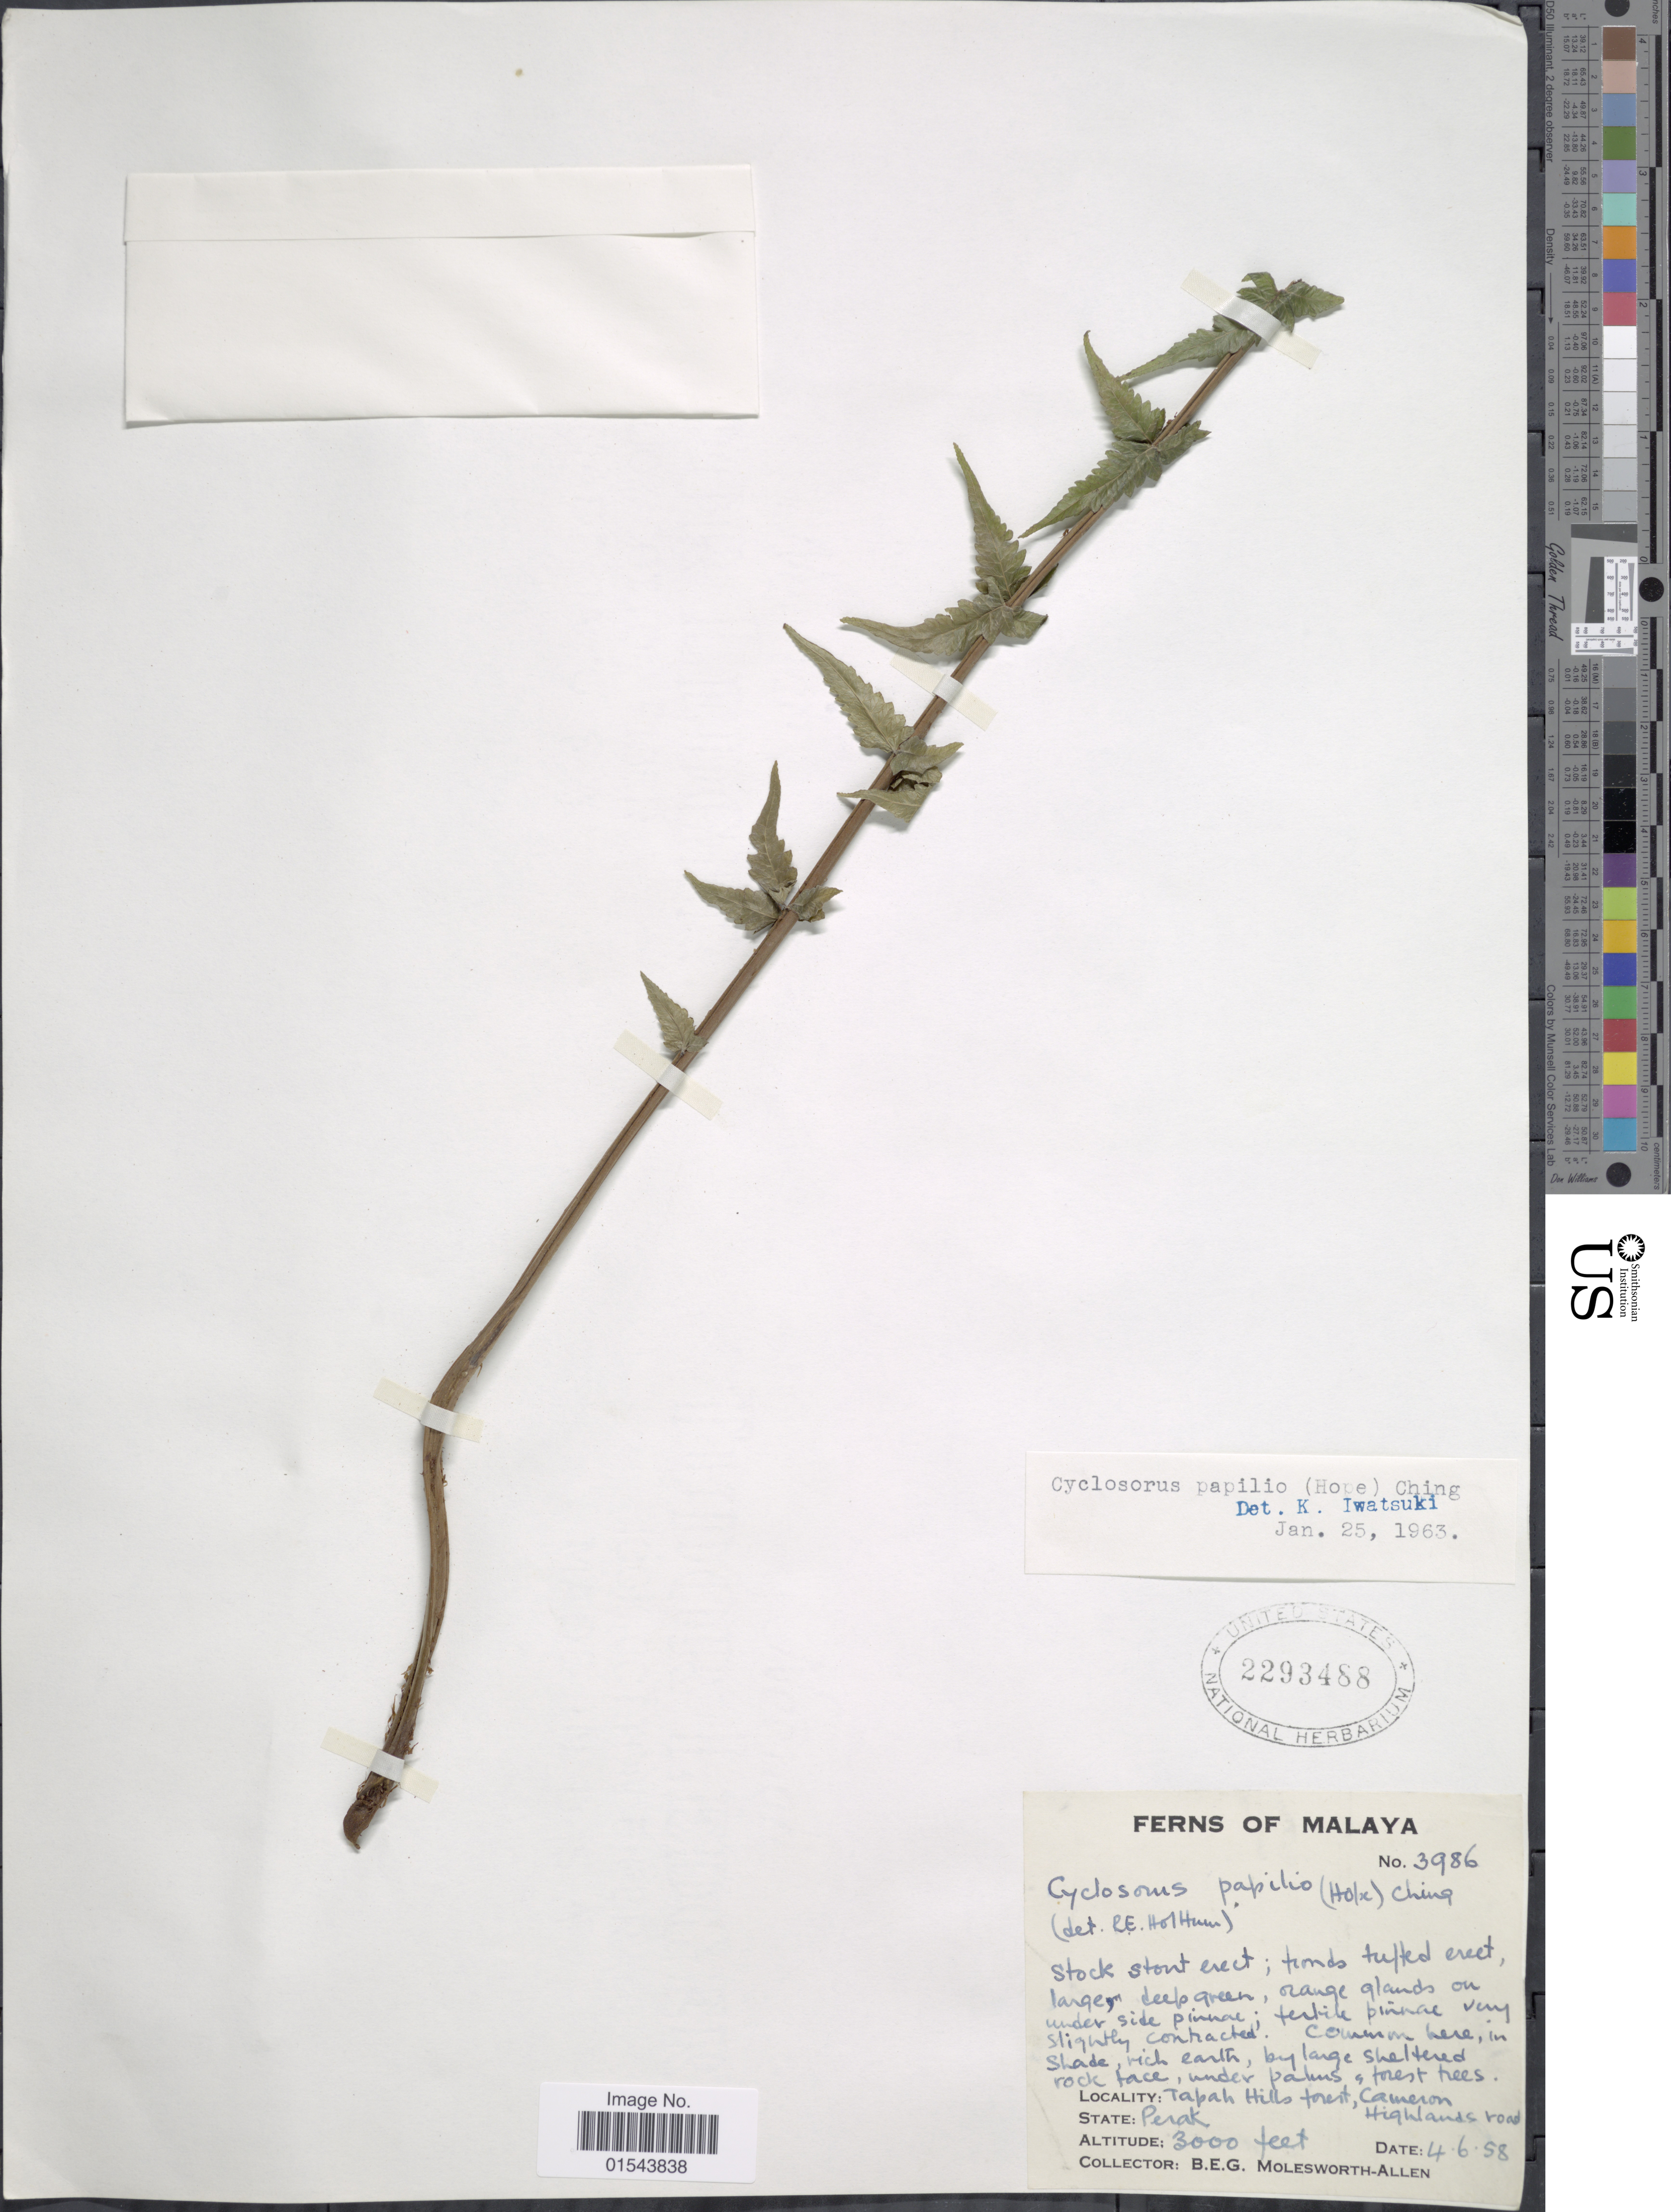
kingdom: Plantae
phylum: Tracheophyta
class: Polypodiopsida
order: Polypodiales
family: Thelypteridaceae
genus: Christella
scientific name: Christella papilio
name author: (C. Hope) Ching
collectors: B. E. G. Molesworth-Allen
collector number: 3986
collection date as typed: Transcribed d/m/y: 4/6/58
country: Malaysia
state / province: Perak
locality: Tapah Hills forest, Cameron Highlands road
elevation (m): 914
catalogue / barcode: US 2293488